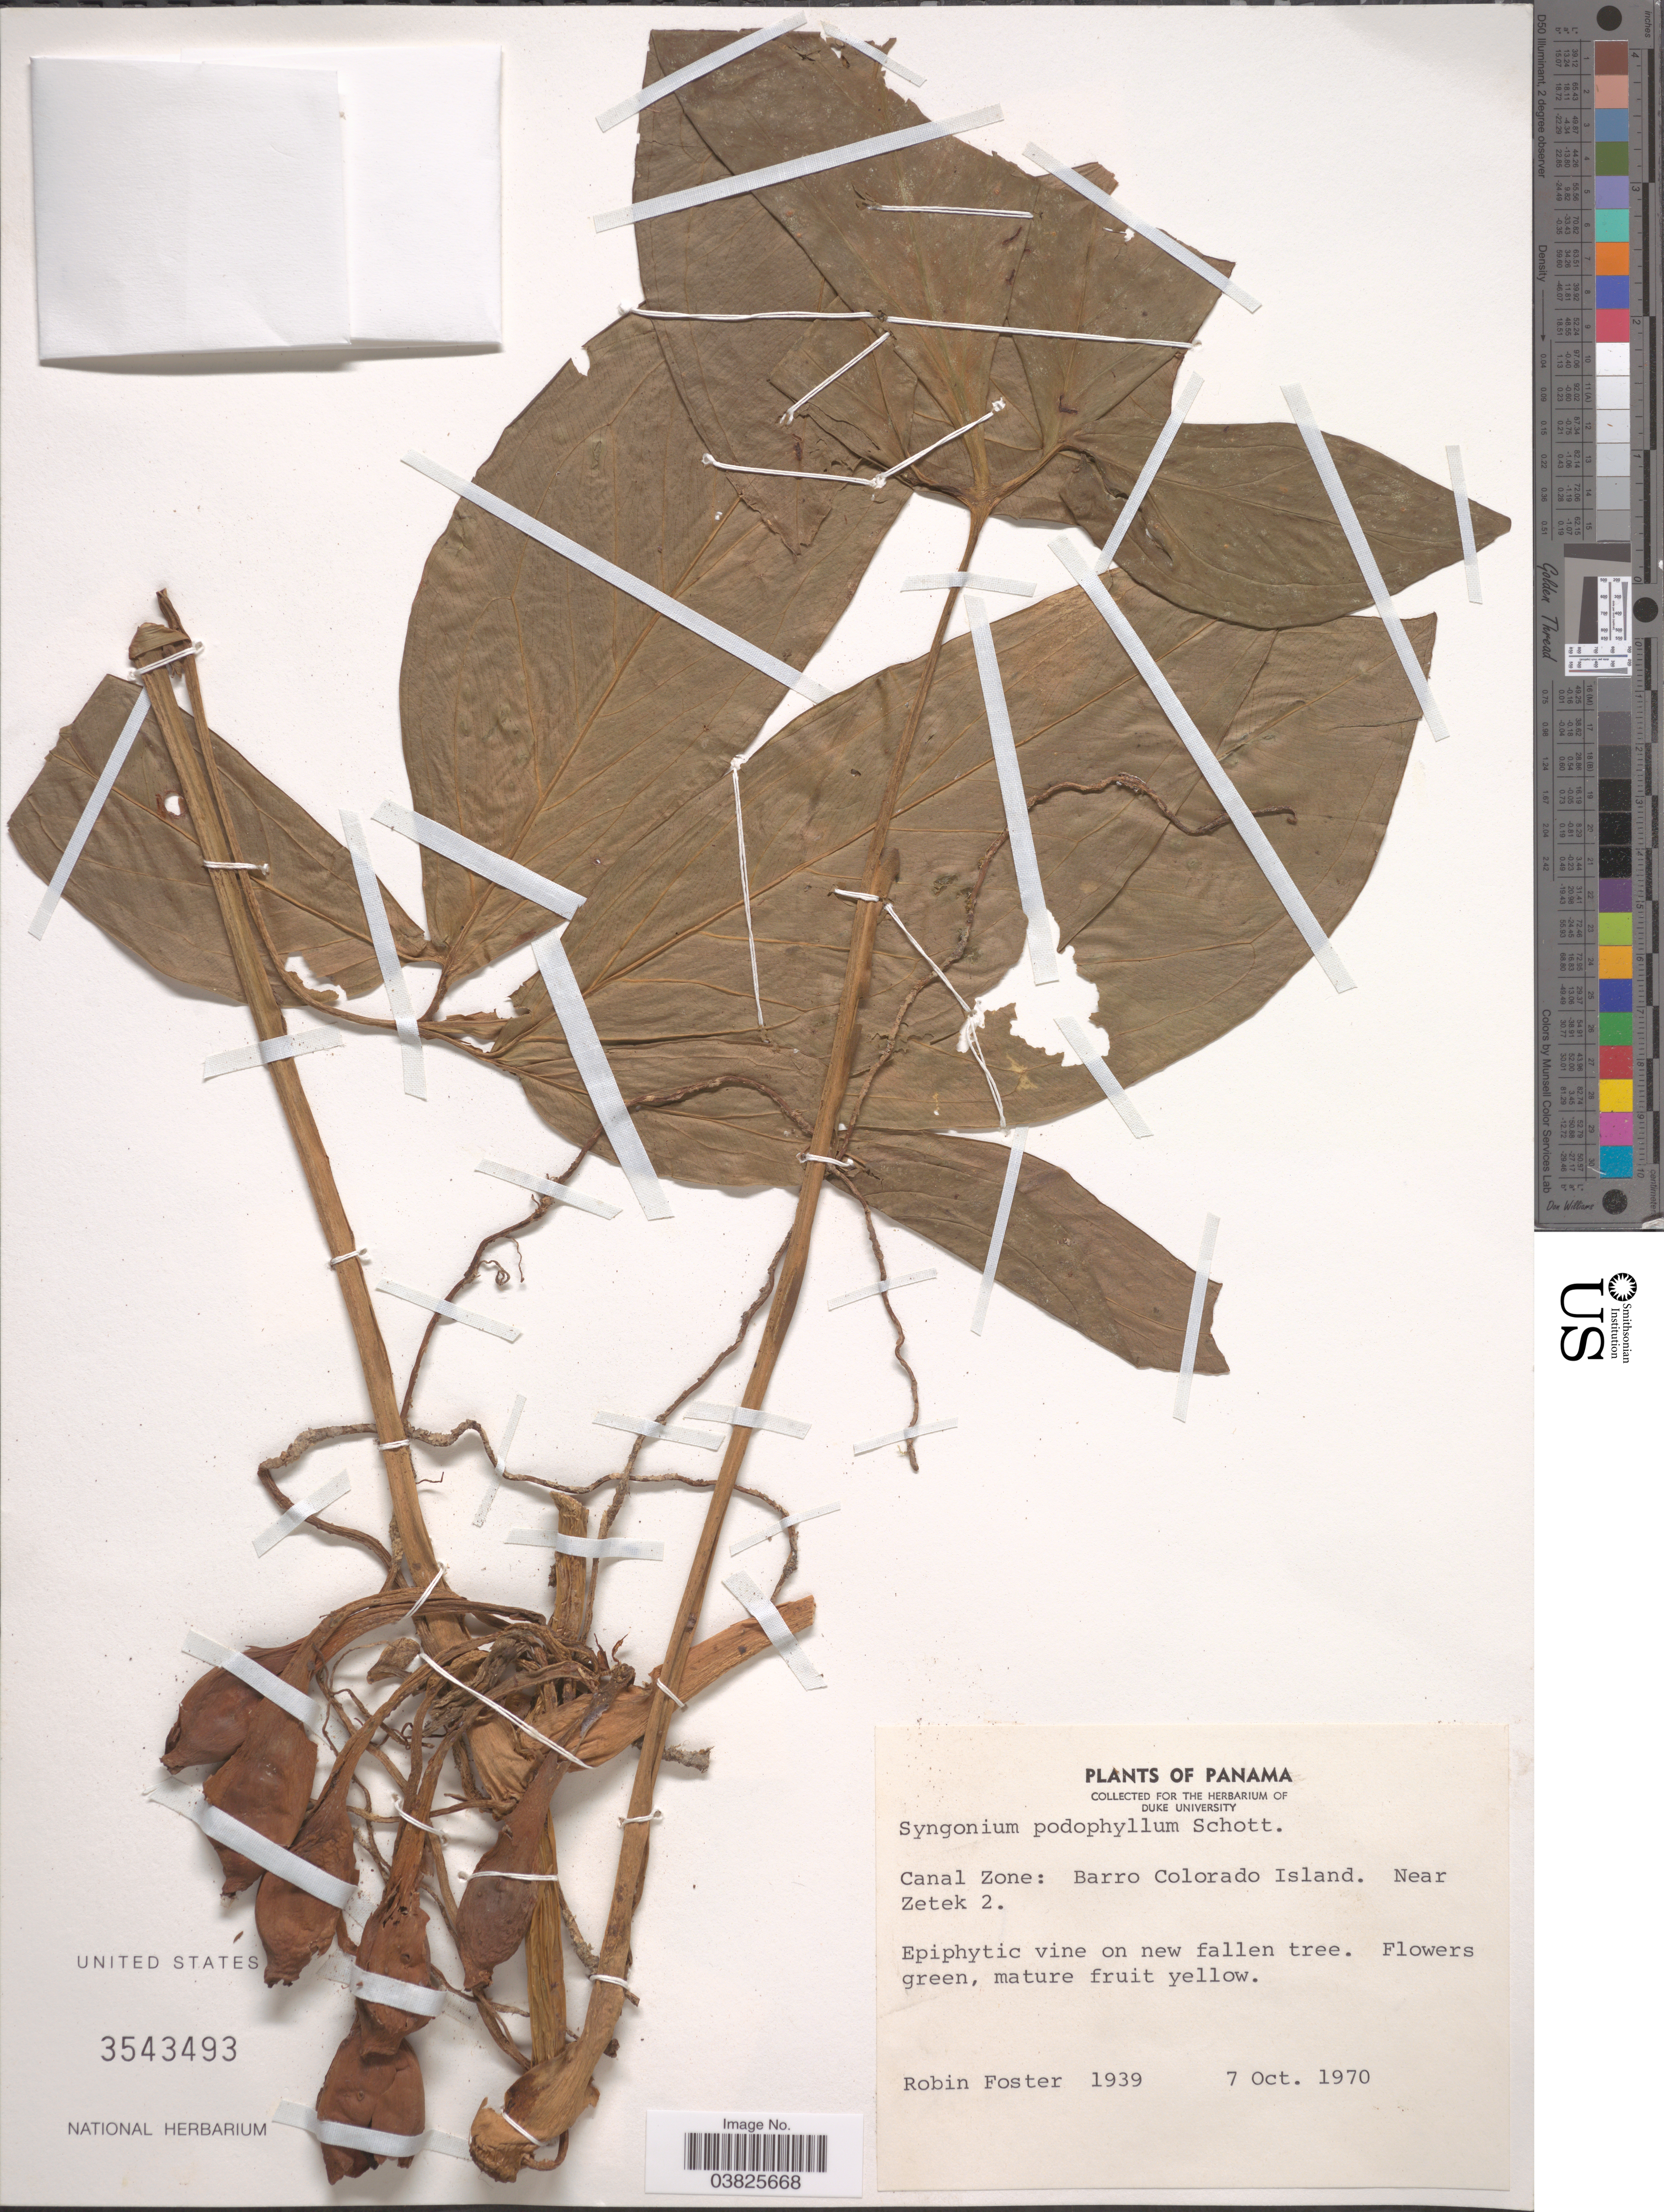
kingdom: Plantae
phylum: Tracheophyta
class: Liliopsida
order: Alismatales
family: Araceae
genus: Syngonium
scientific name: Syngonium podophyllum 'Lemon-Lime'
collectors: R. B. Foster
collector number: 1939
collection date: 1970-10-07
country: Panama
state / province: Panamá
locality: Canal Zone: Barro Colorado Island. Near Zetek 2.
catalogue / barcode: US 3543493